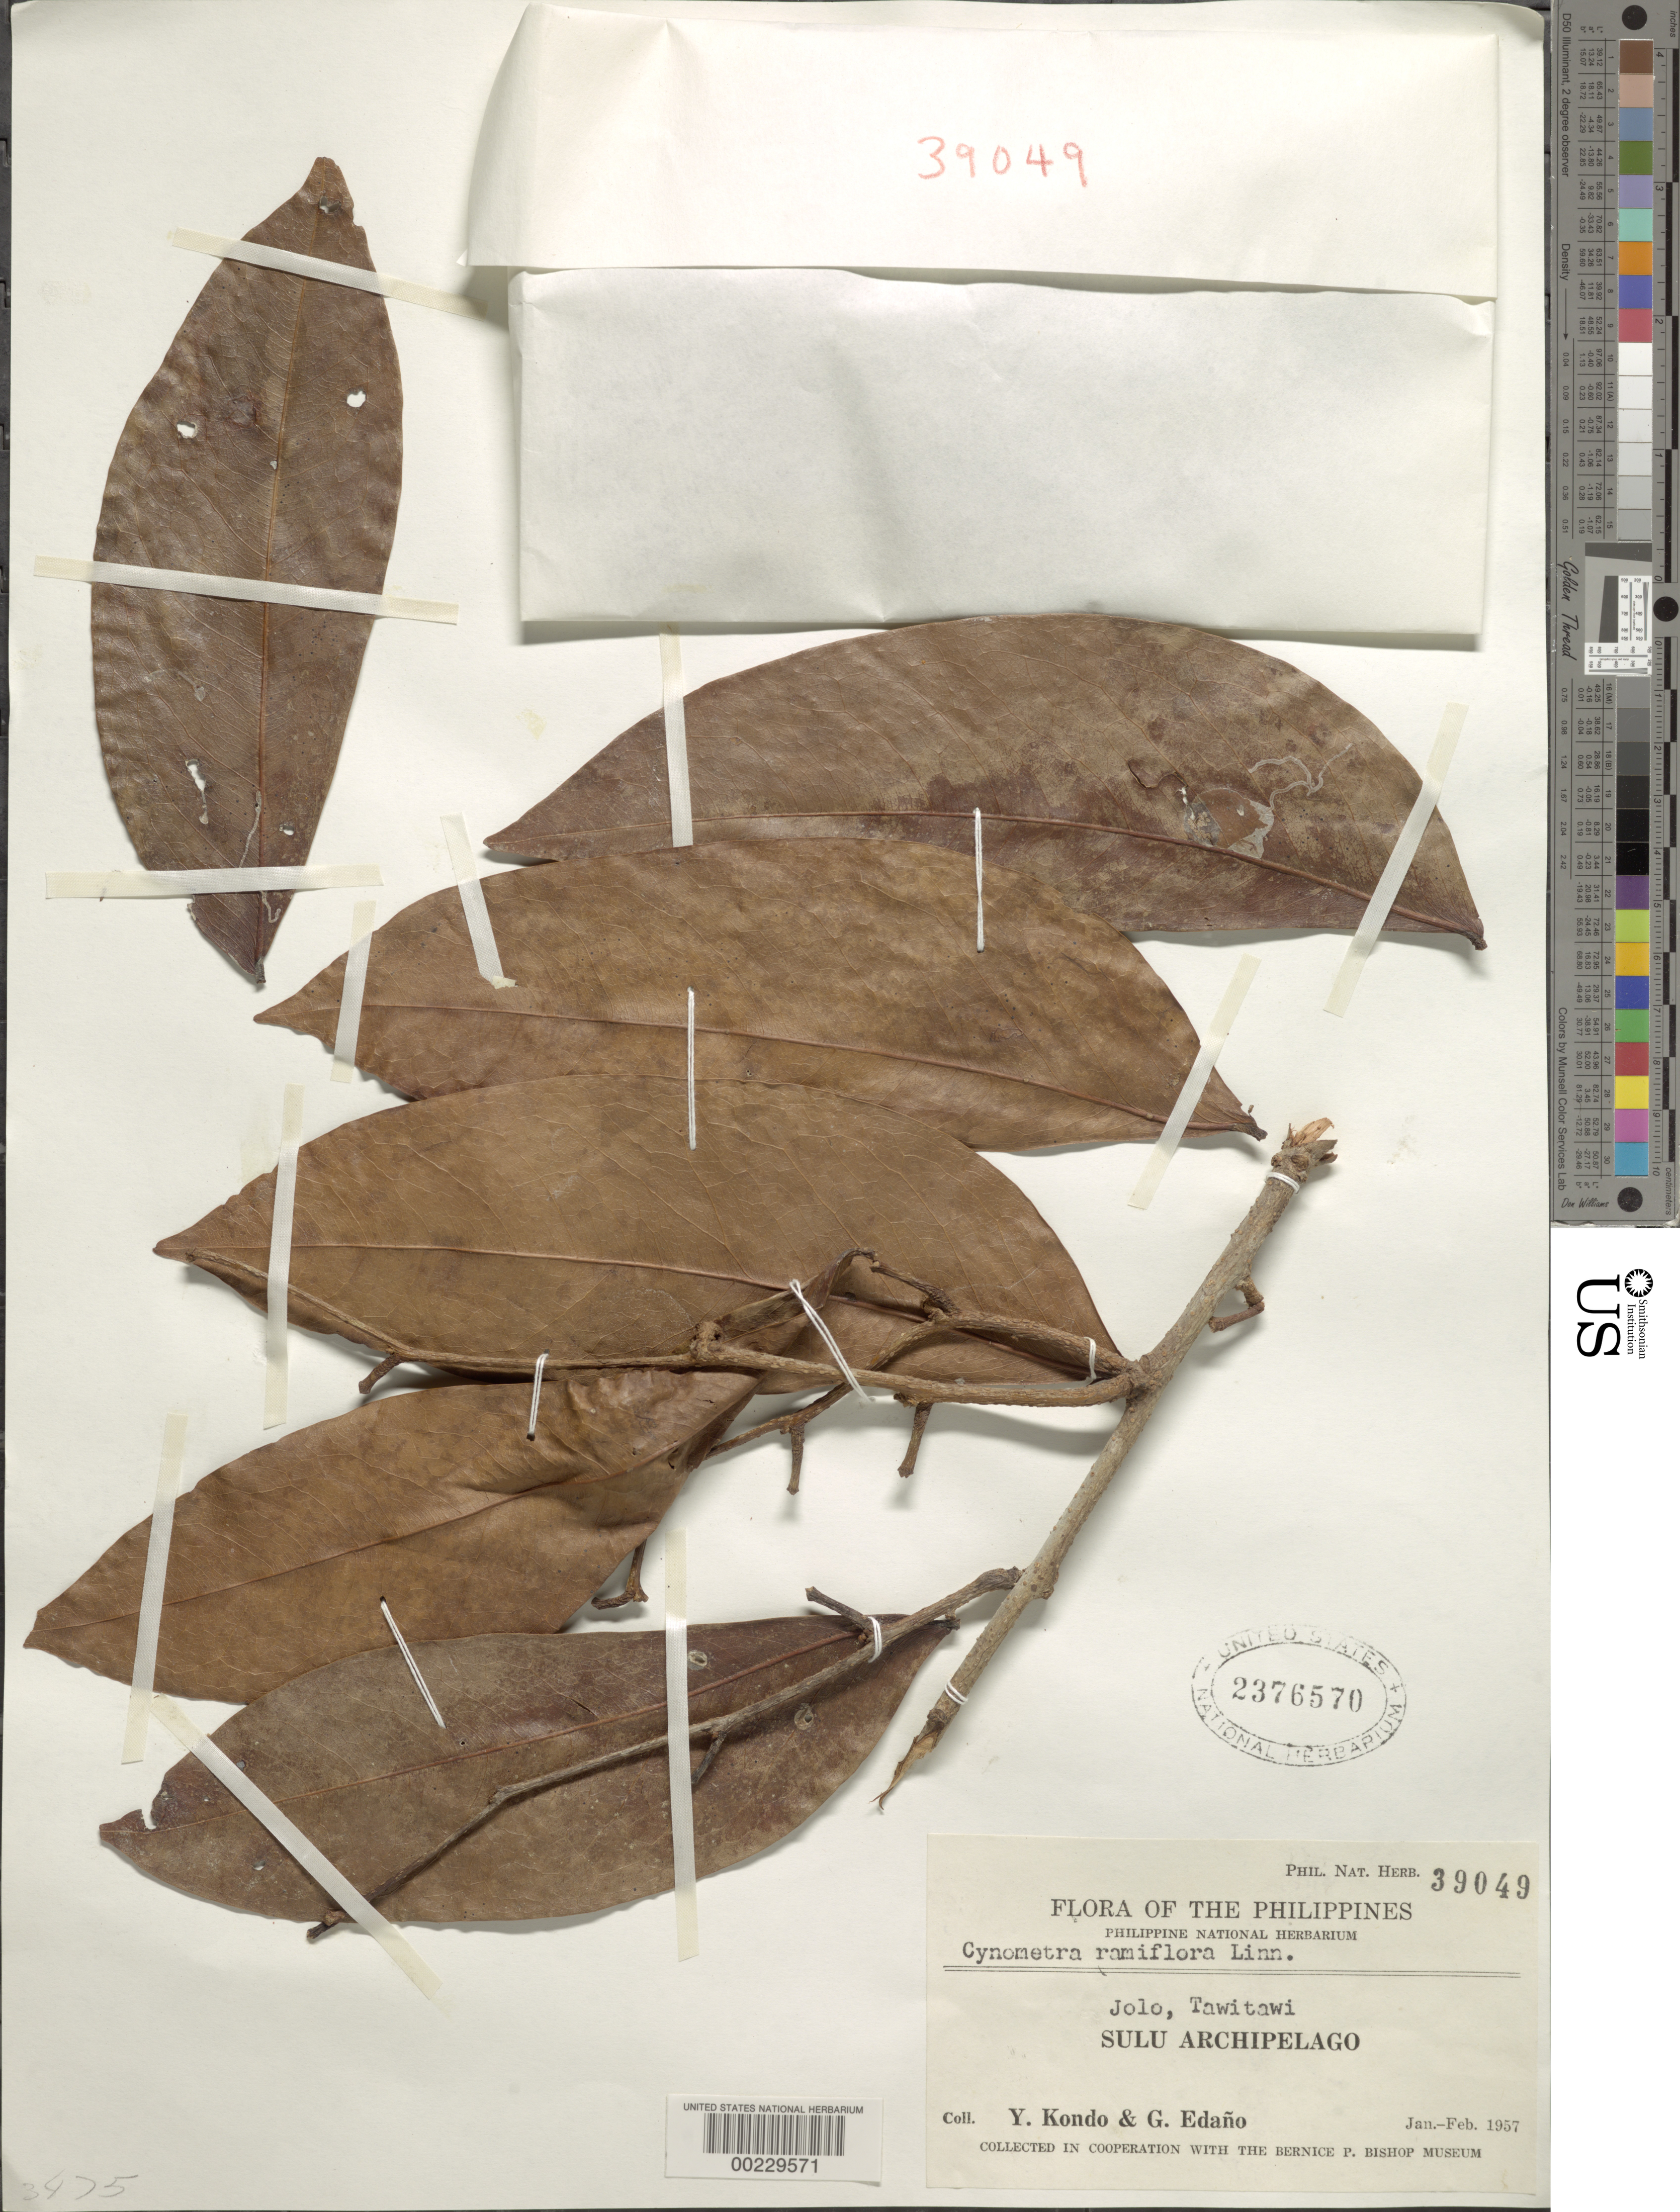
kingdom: Plantae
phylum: Tracheophyta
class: Magnoliopsida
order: Fabales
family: Fabaceae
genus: Cynometra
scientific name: Cynometra ramiflora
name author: L.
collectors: Y. Kondo & G. E. Edaño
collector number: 39049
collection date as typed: Jan 1957 to -- Feb 1957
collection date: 1957-01/1957-02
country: Philippines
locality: Jolo, tawitawi [Sulu Archipelago]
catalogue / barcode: US 2376570